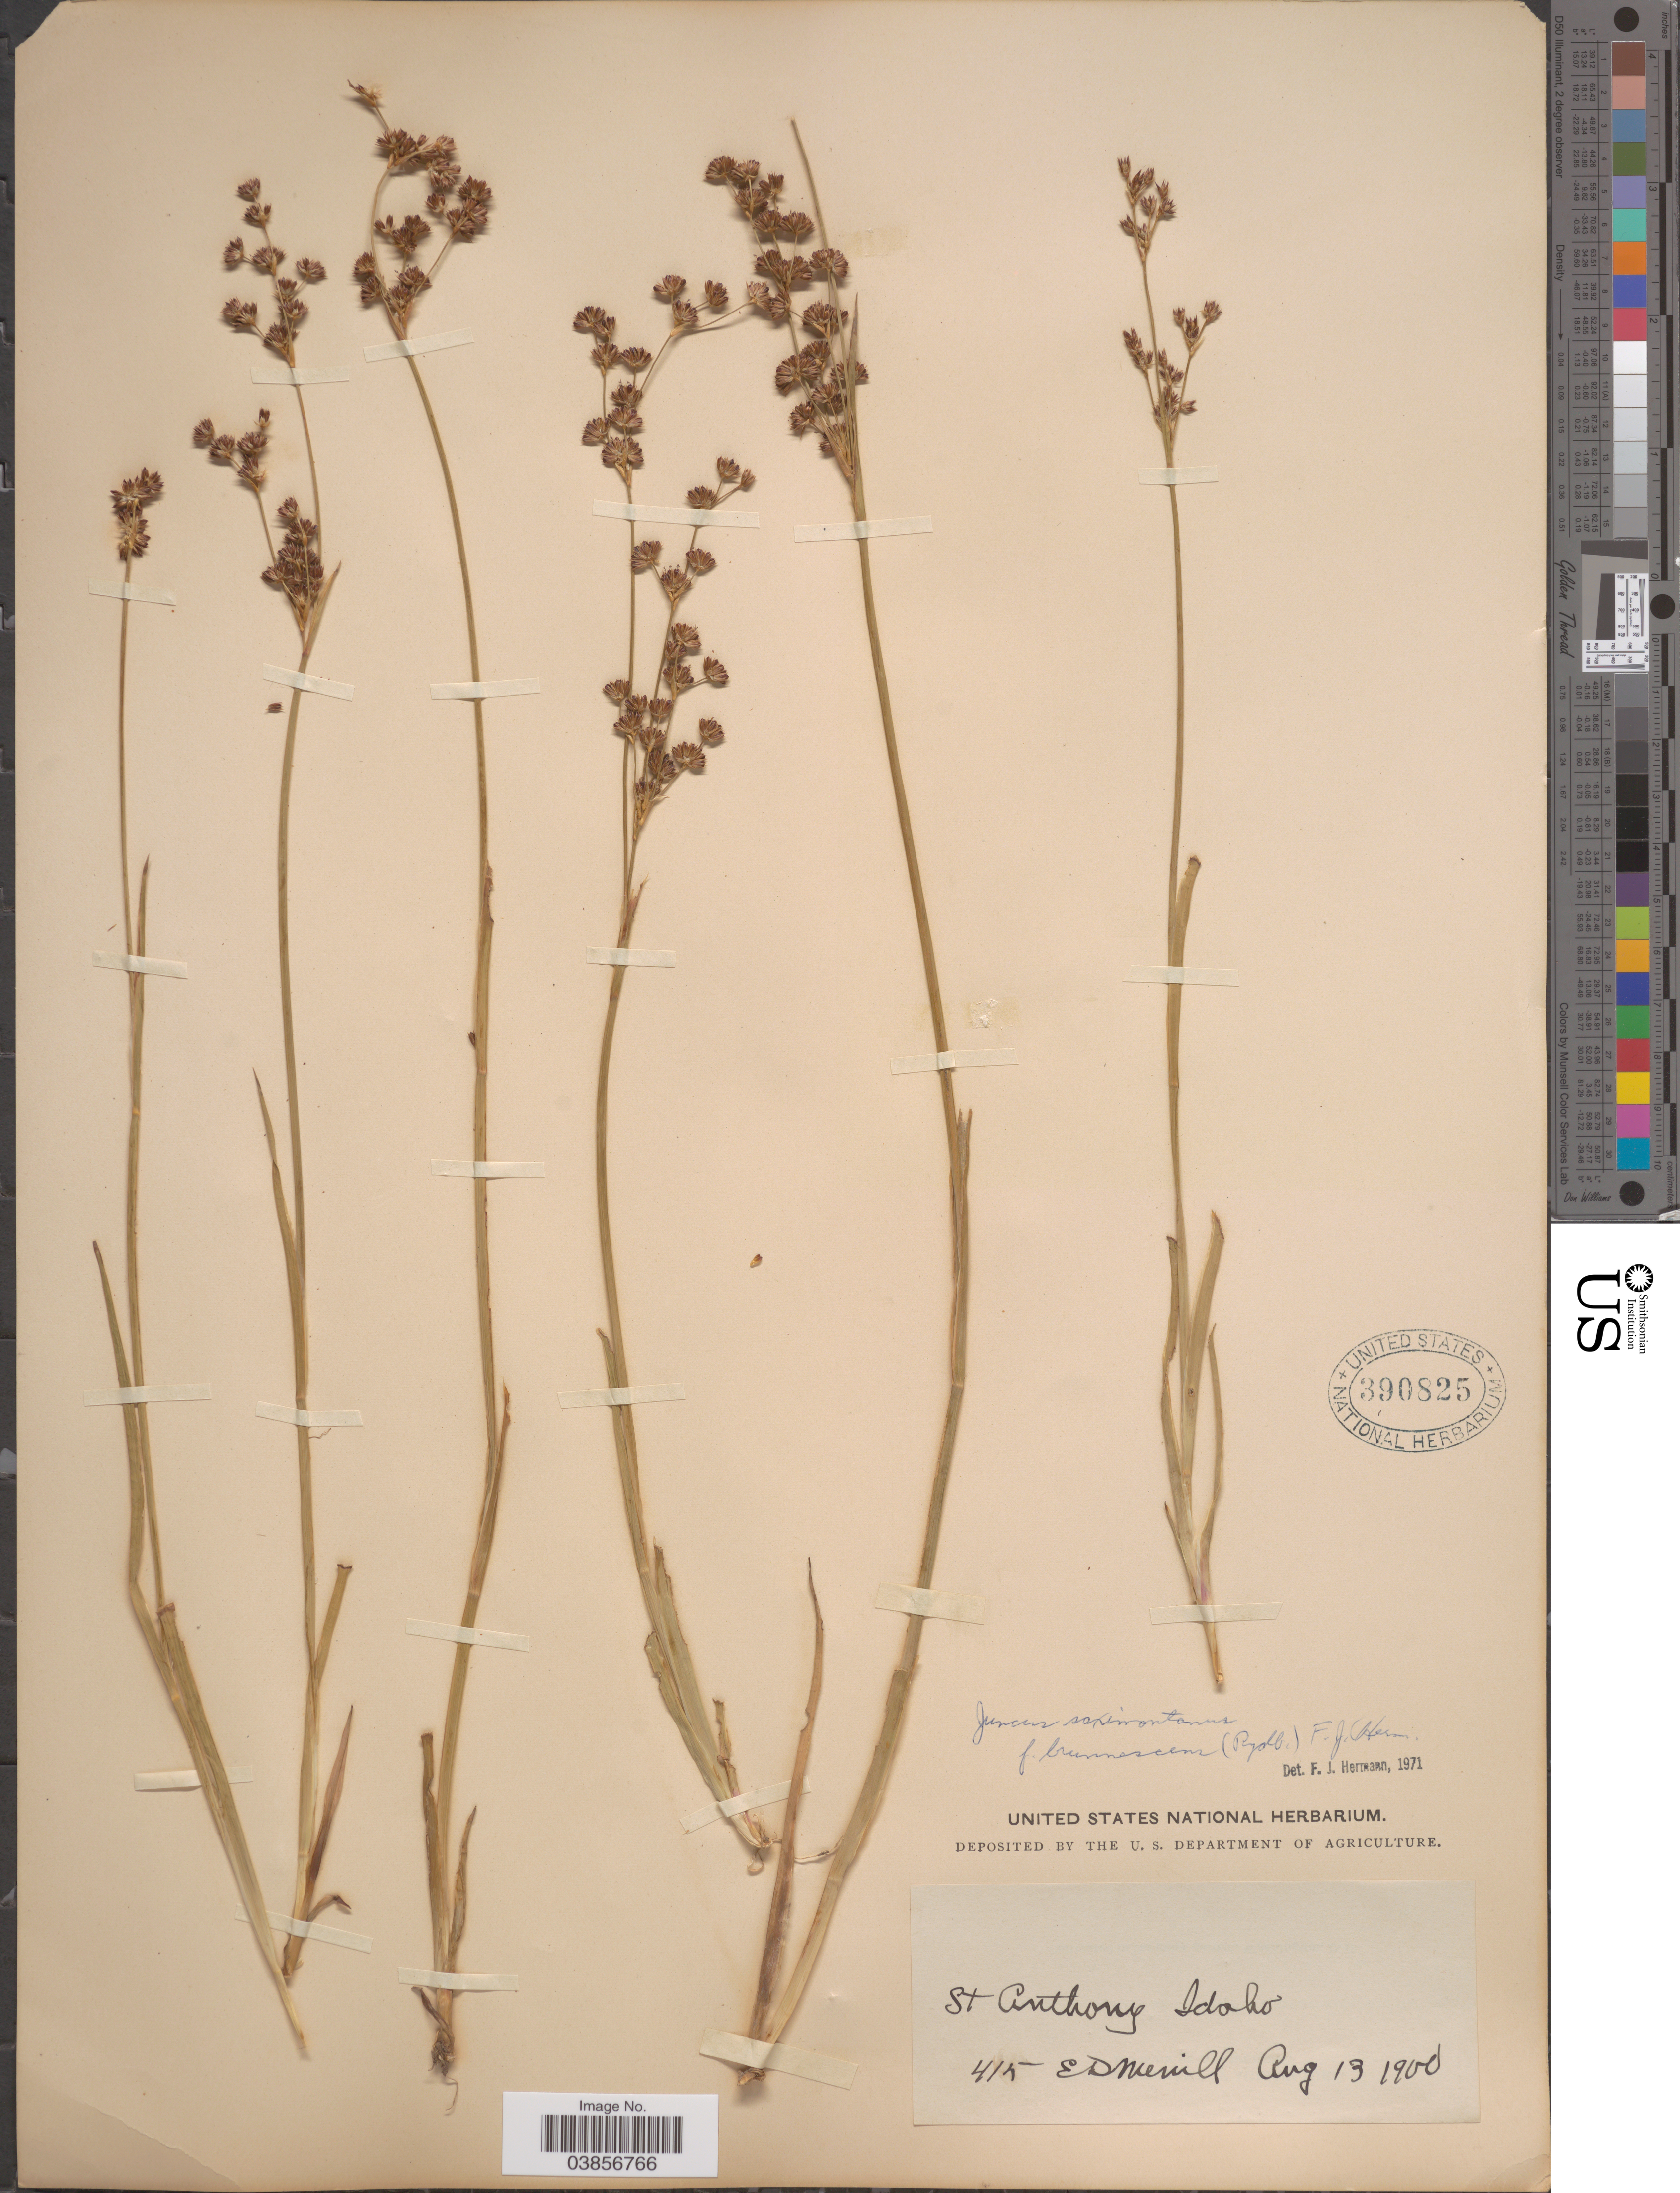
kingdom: Plantae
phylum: Tracheophyta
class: Liliopsida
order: Poales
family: Juncaceae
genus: Juncus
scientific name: Juncus saximontanus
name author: A. Nelson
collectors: E. D. Merrill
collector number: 415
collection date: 1900-08-13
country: United States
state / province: Idaho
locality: St Anthony.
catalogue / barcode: US 390825